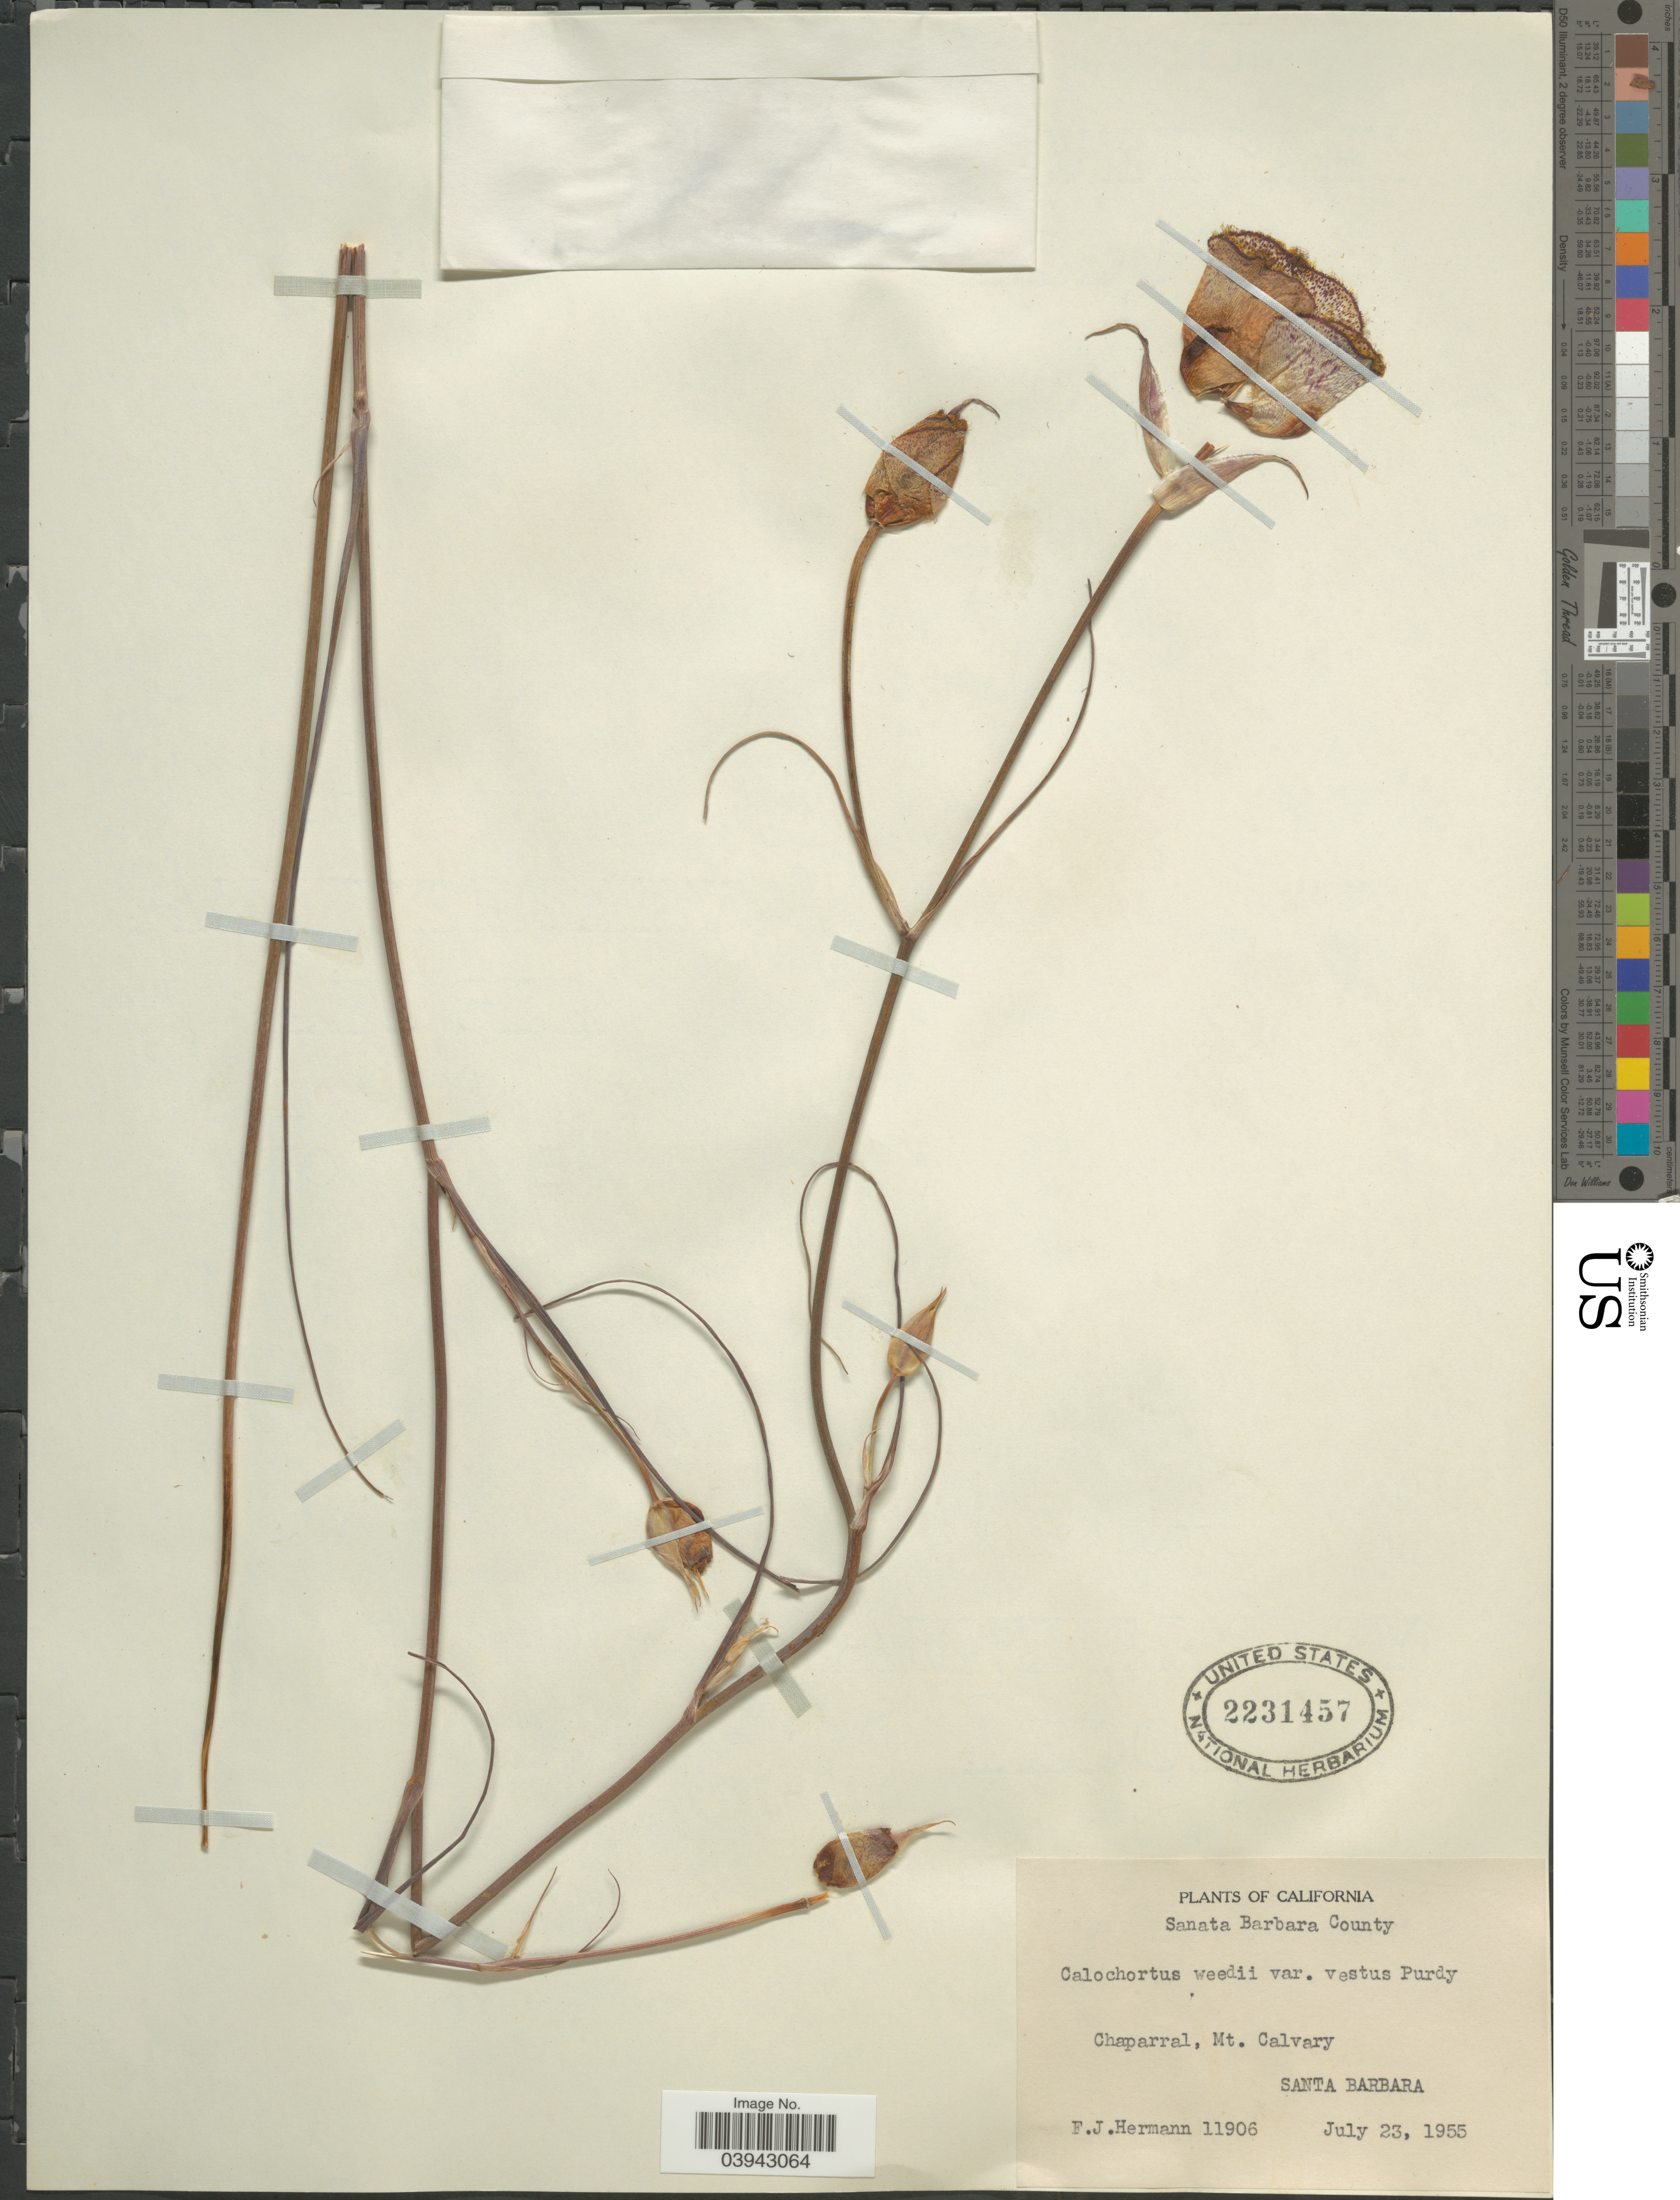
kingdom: Plantae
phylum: Tracheophyta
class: Liliopsida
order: Liliales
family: Liliaceae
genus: Calochortus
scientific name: Calochortus weedii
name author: Alph. Wood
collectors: F. J. Hermann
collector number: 11906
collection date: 1955-07-23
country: United States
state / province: California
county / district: Santa Barbara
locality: Sanata Barbara County. Chaparral, Mt. Calvary. Santa Barbara.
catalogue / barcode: US 2231457